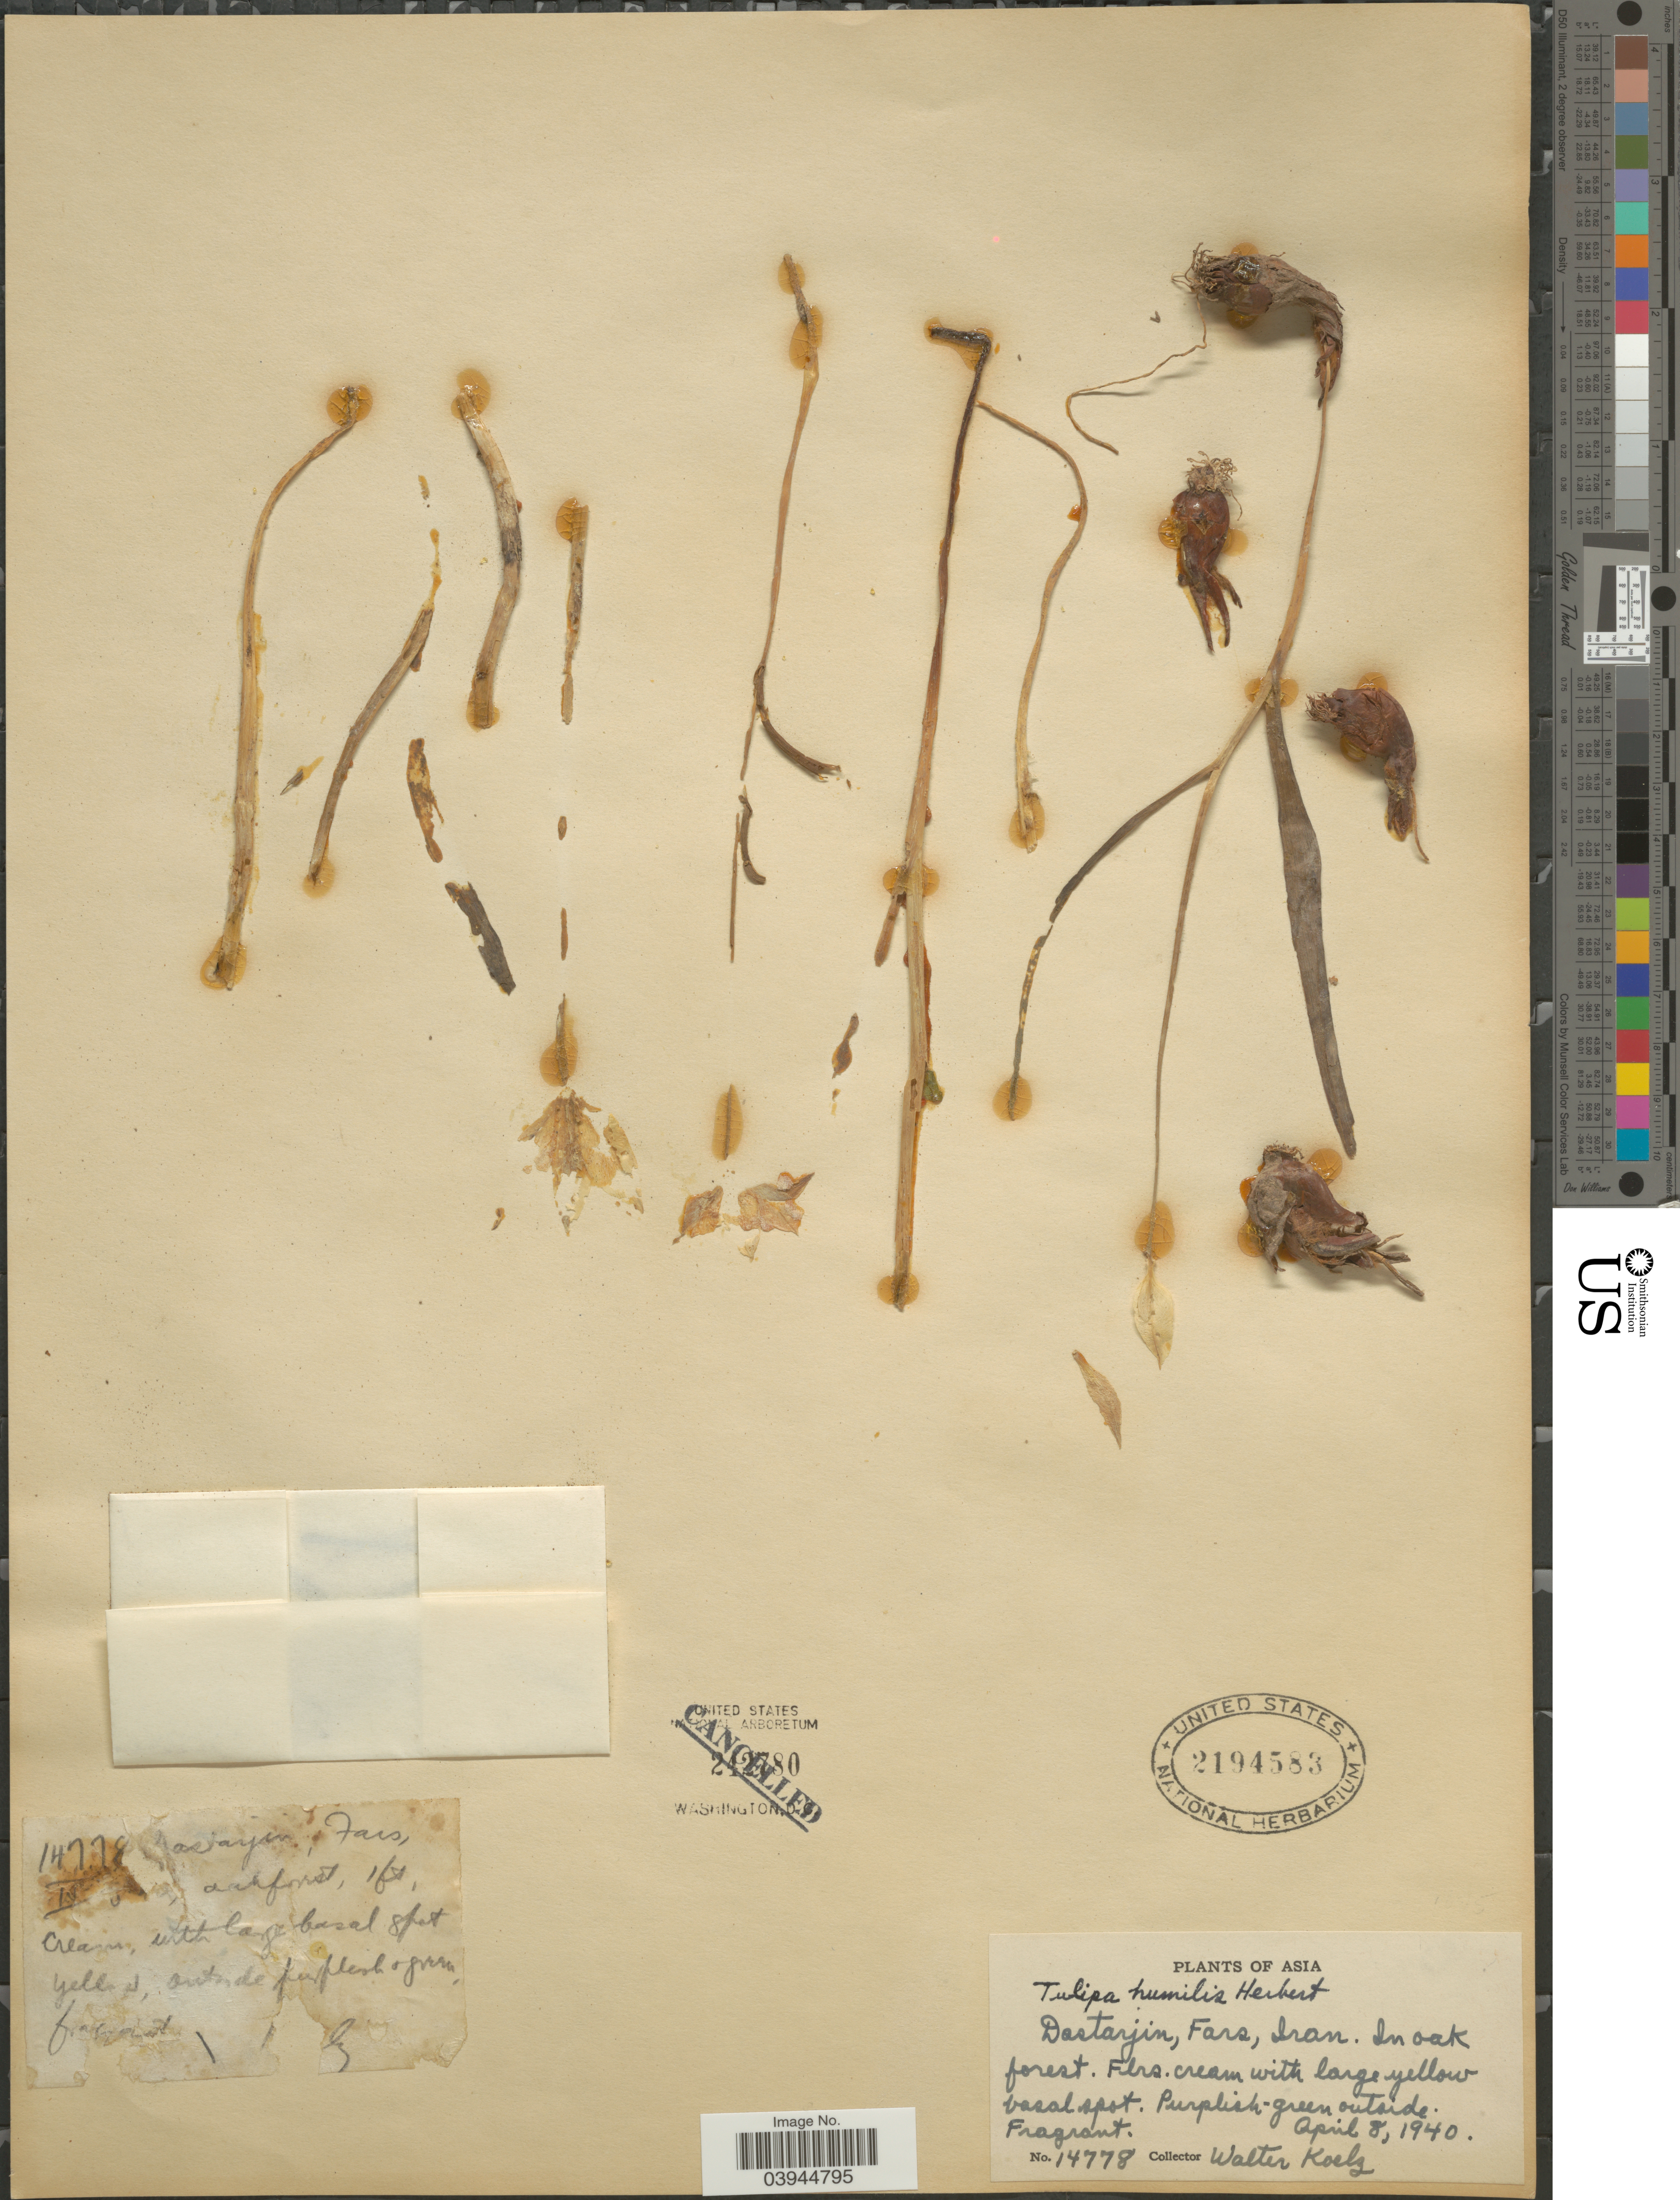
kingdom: Plantae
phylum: Tracheophyta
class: Liliopsida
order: Liliales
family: Liliaceae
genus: Tulipa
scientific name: Tulipa humilis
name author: Herb.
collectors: W. N. Koelz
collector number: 14778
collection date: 1940-04-08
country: Iran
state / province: Fars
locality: Dastarjin, In oak forest.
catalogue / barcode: US 2194583